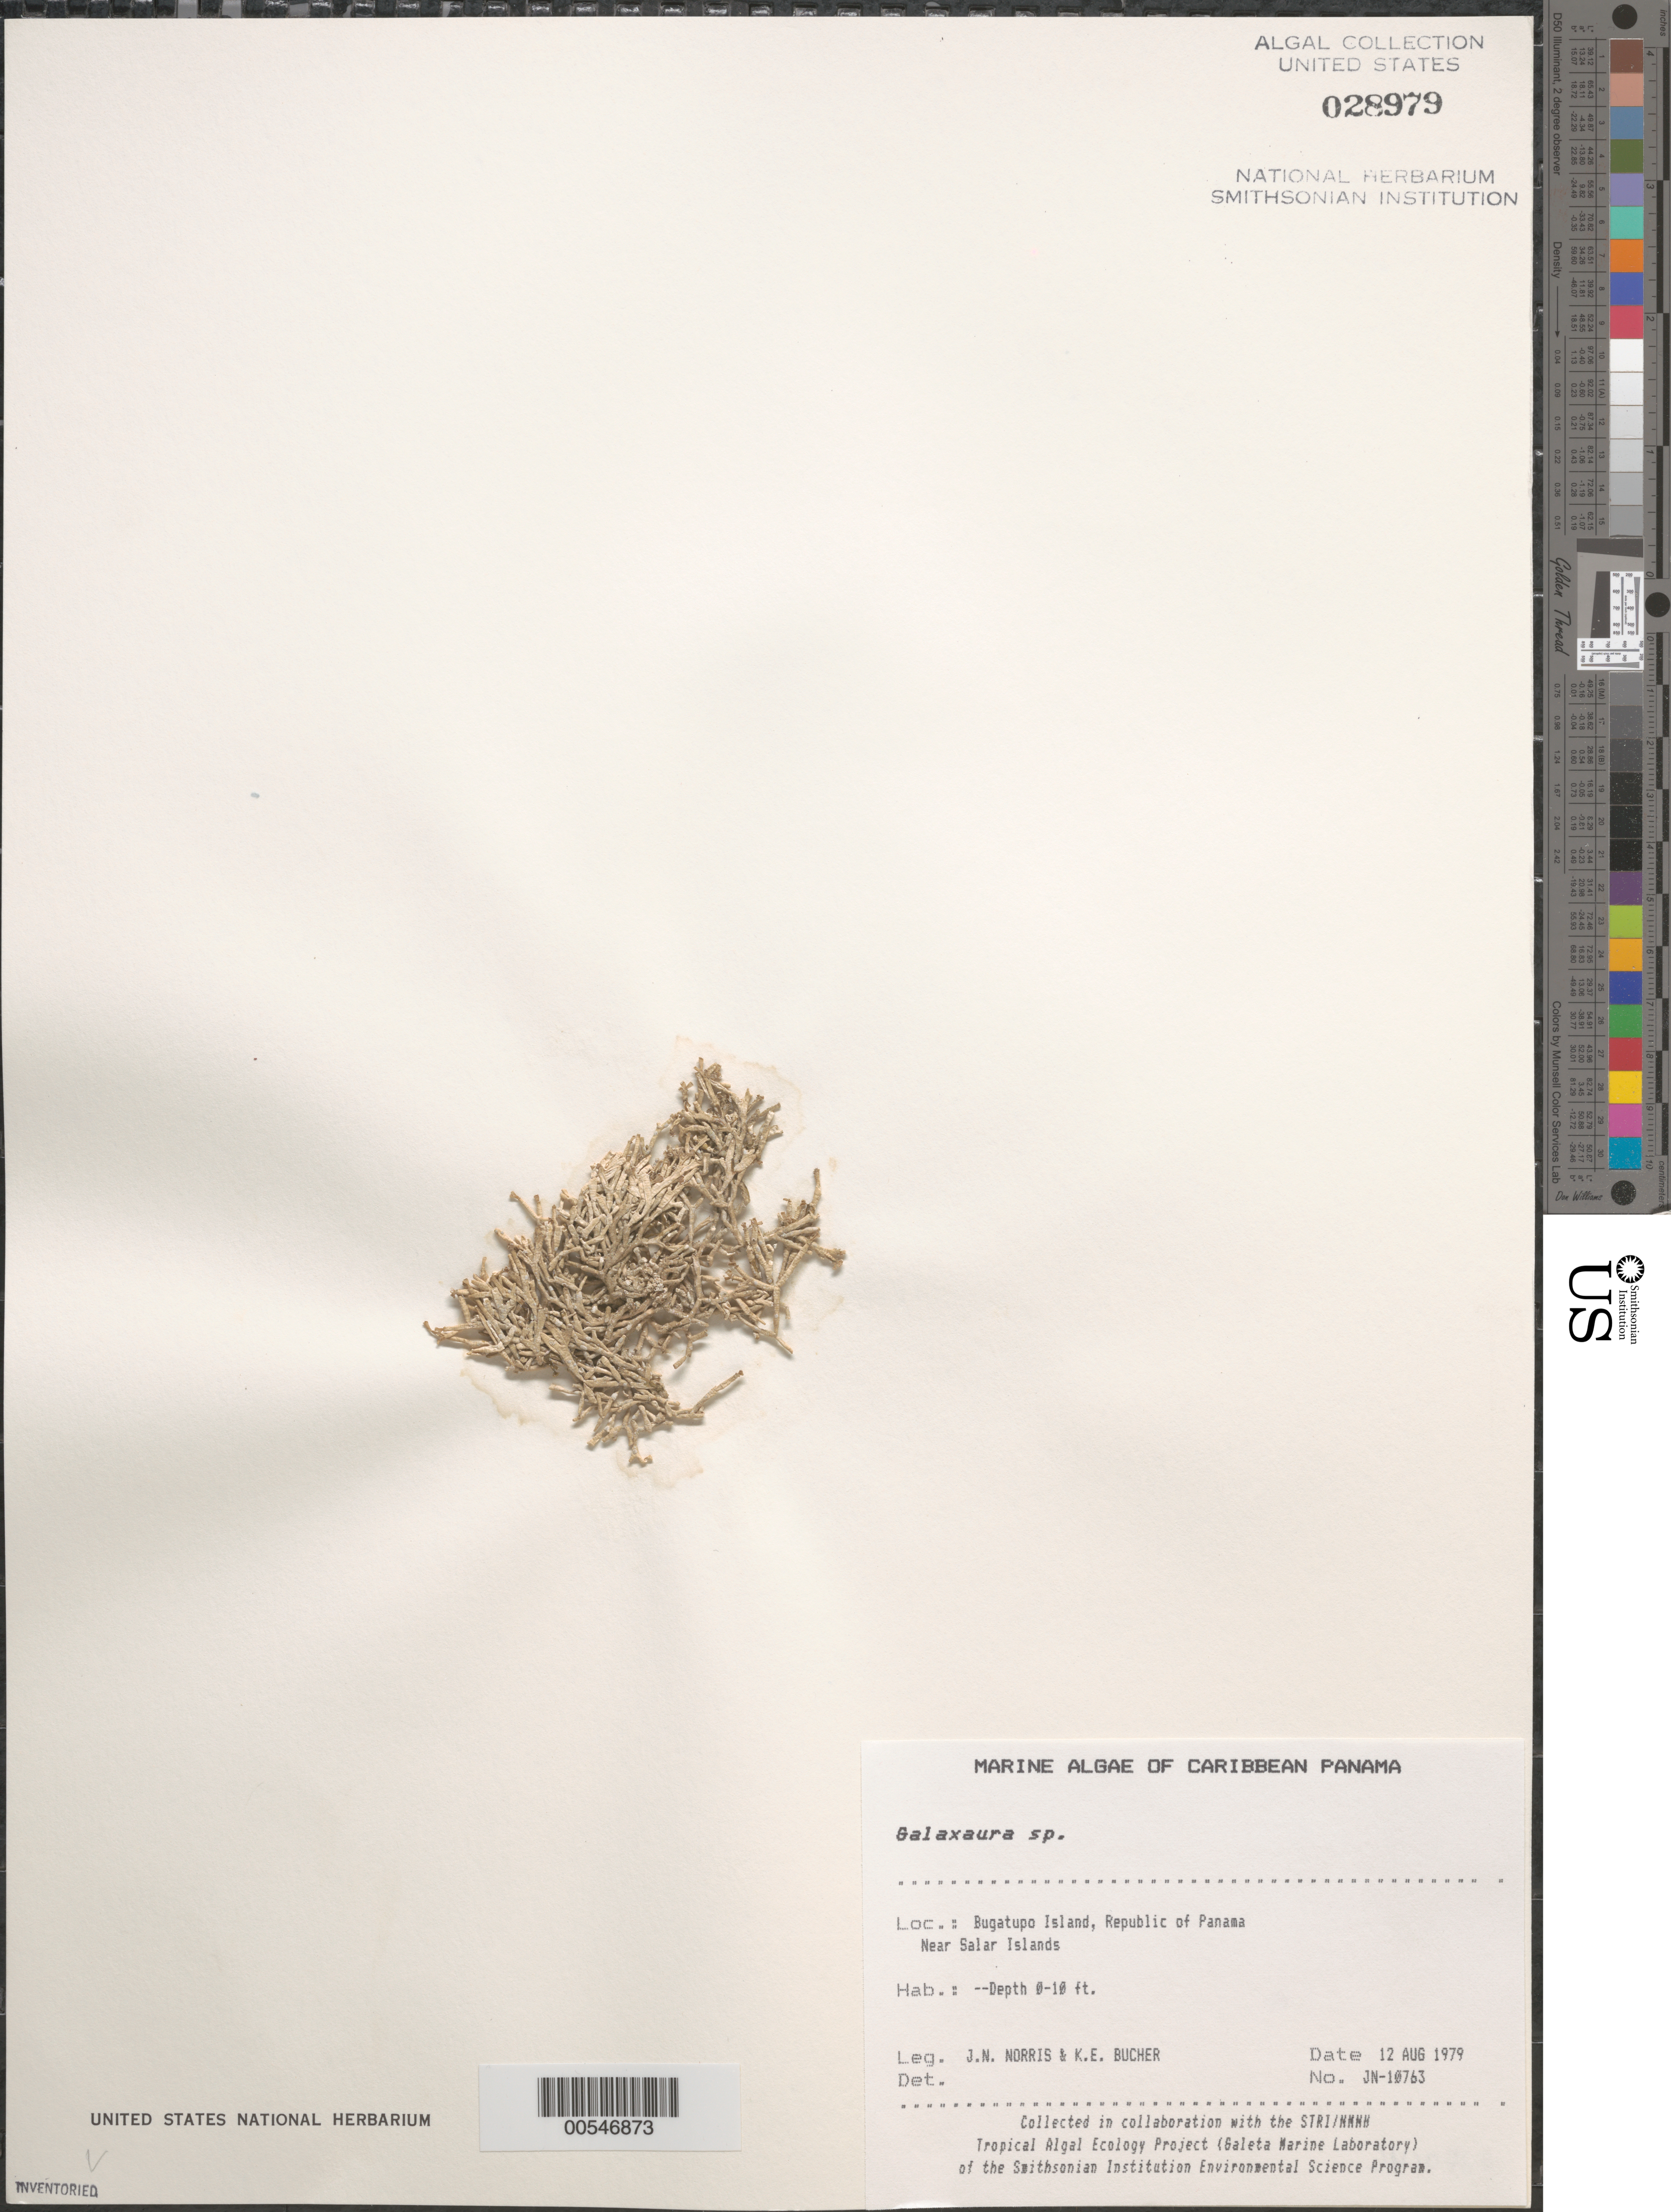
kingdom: Plantae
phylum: Rhodophyta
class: Florideophyceae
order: Nemaliales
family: Galaxauraceae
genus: Galaxaura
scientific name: Galaxaura sp.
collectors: J. N. Norris & K. E. Bucher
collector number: JN-10763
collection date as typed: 12 Aug 1979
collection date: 1979-08-12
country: Panama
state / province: Kuna Yala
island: Bugatupo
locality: Near Salar Islands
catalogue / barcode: US 28979